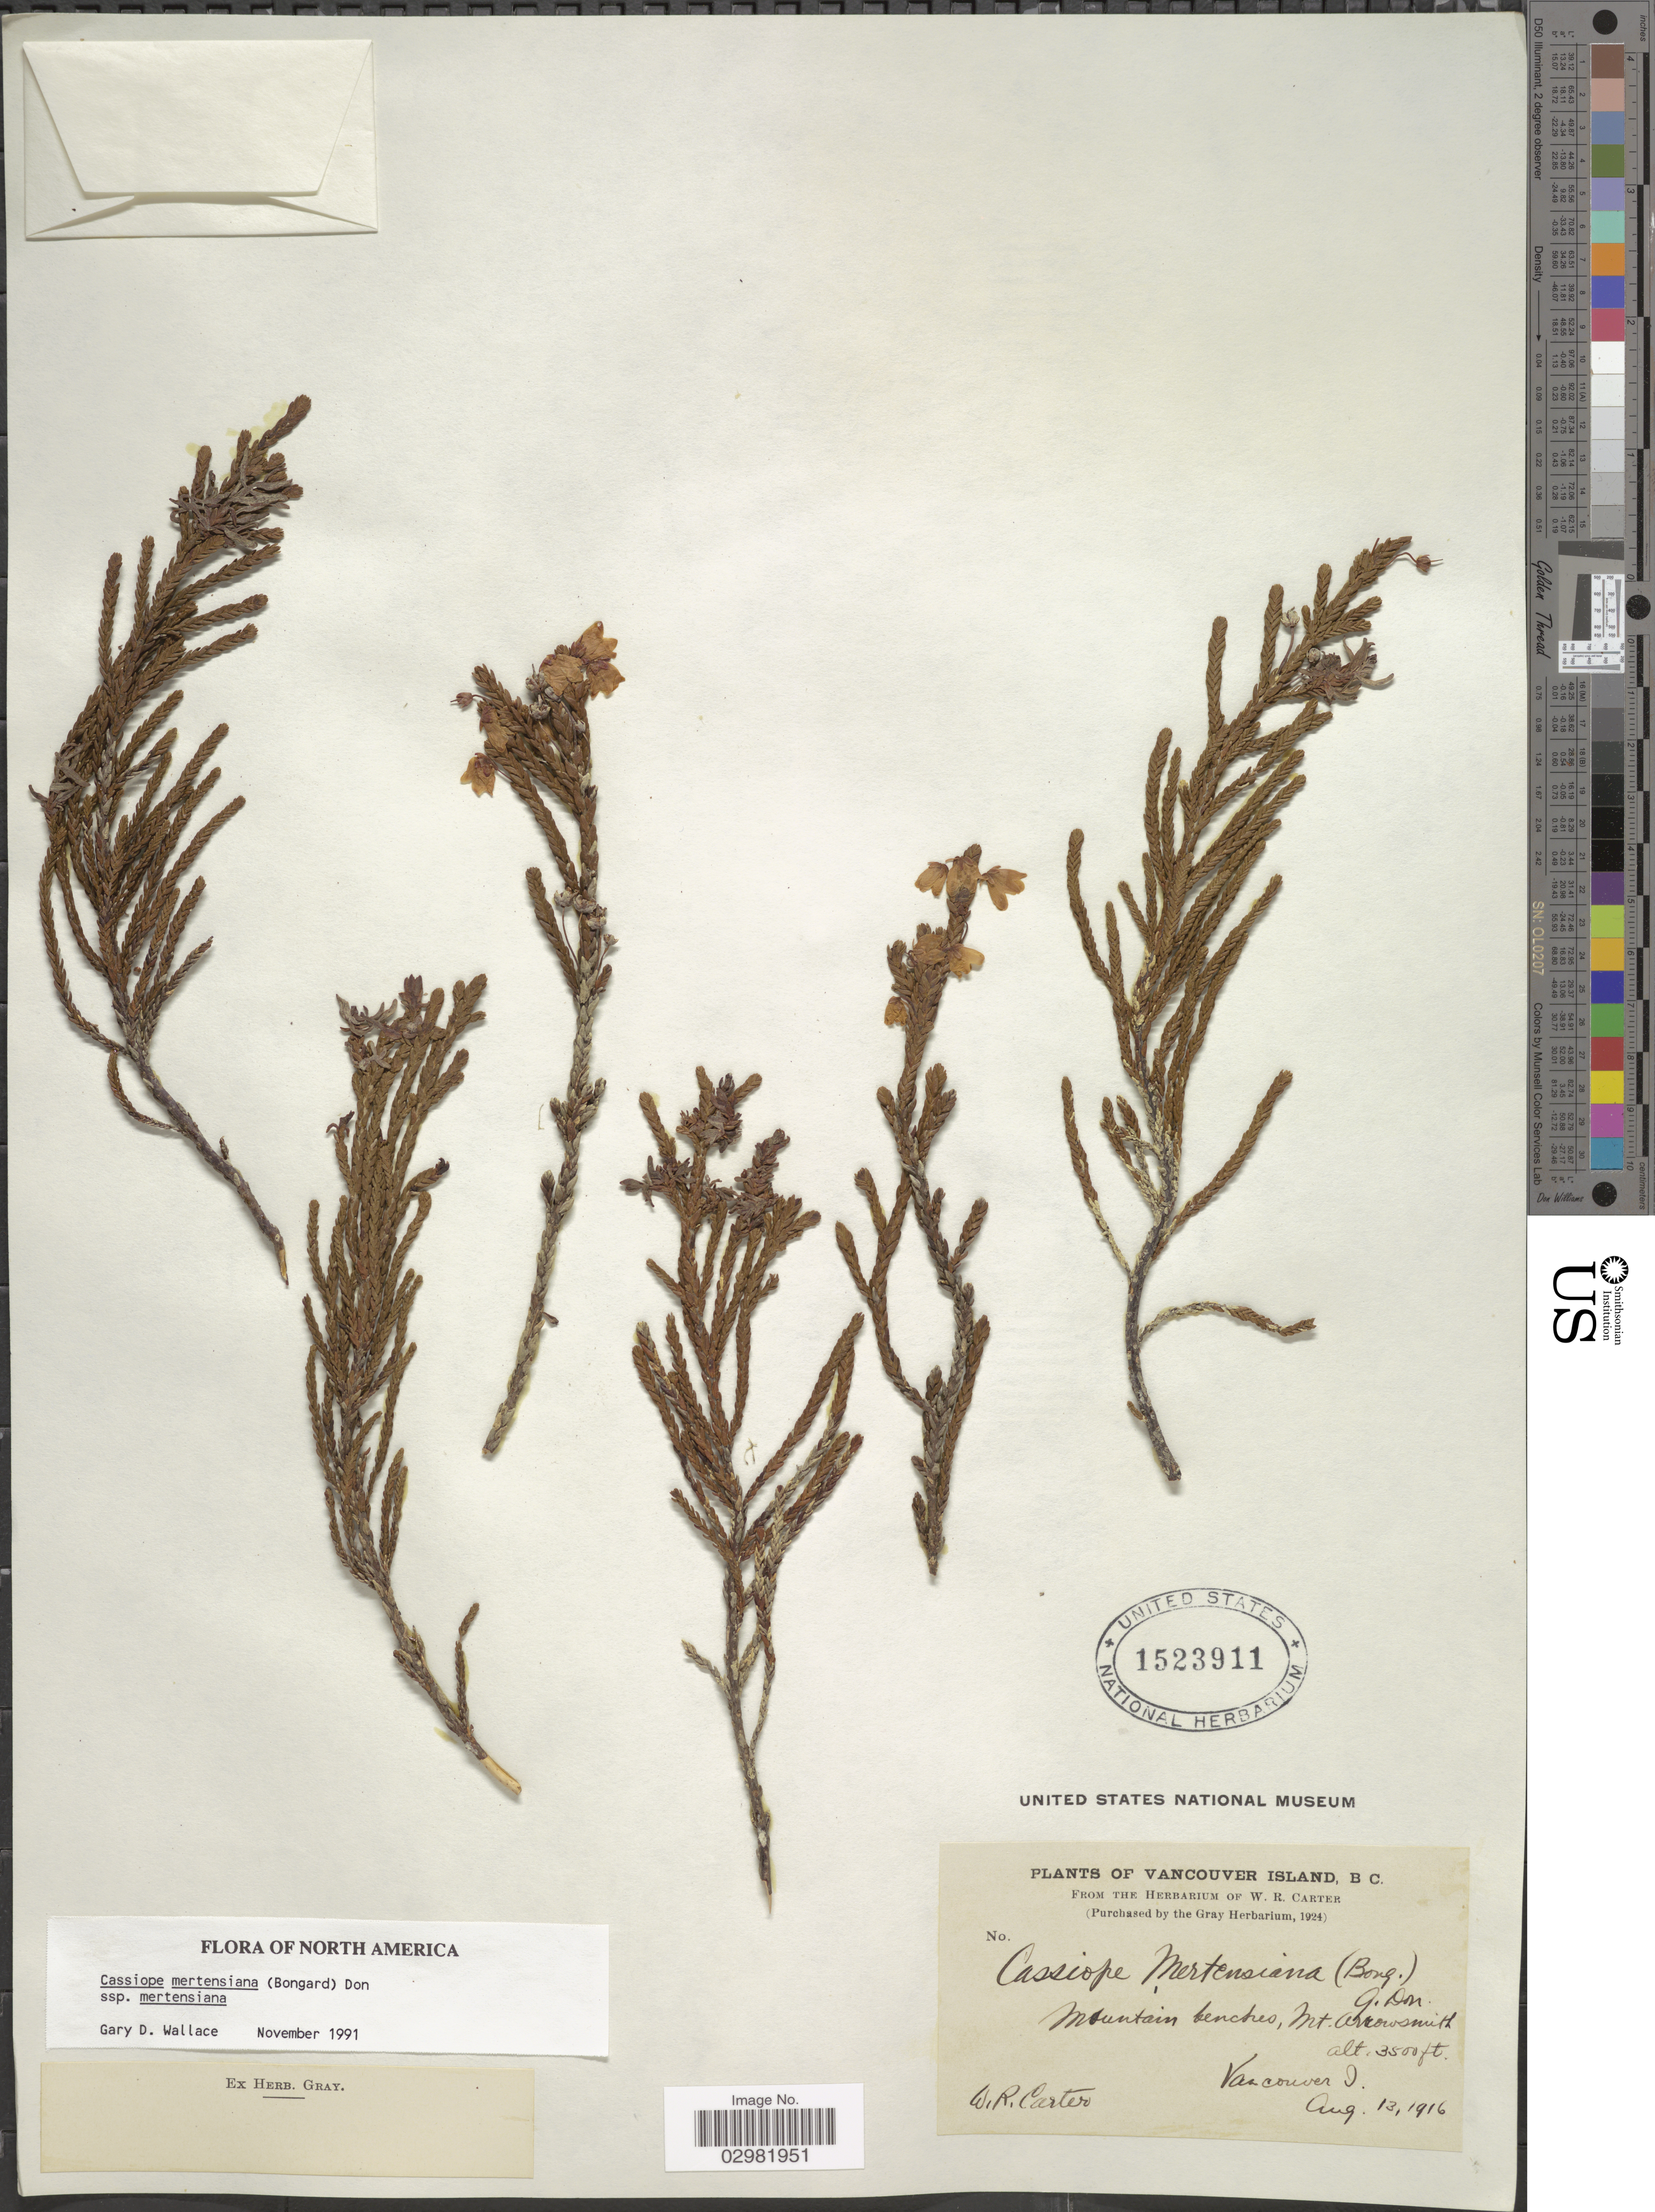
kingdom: Plantae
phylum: Tracheophyta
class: Magnoliopsida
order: Ericales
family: Ericaceae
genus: Cassiope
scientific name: Cassiope mertensiana subsp. mertensiana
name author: (Bong.) G. Don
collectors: W. R. Carter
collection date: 1916-08-13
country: Canada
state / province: British Columbia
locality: Vancouver Island, Mountain benches, Mt. Arrowsmith.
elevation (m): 1067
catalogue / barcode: US 1523911